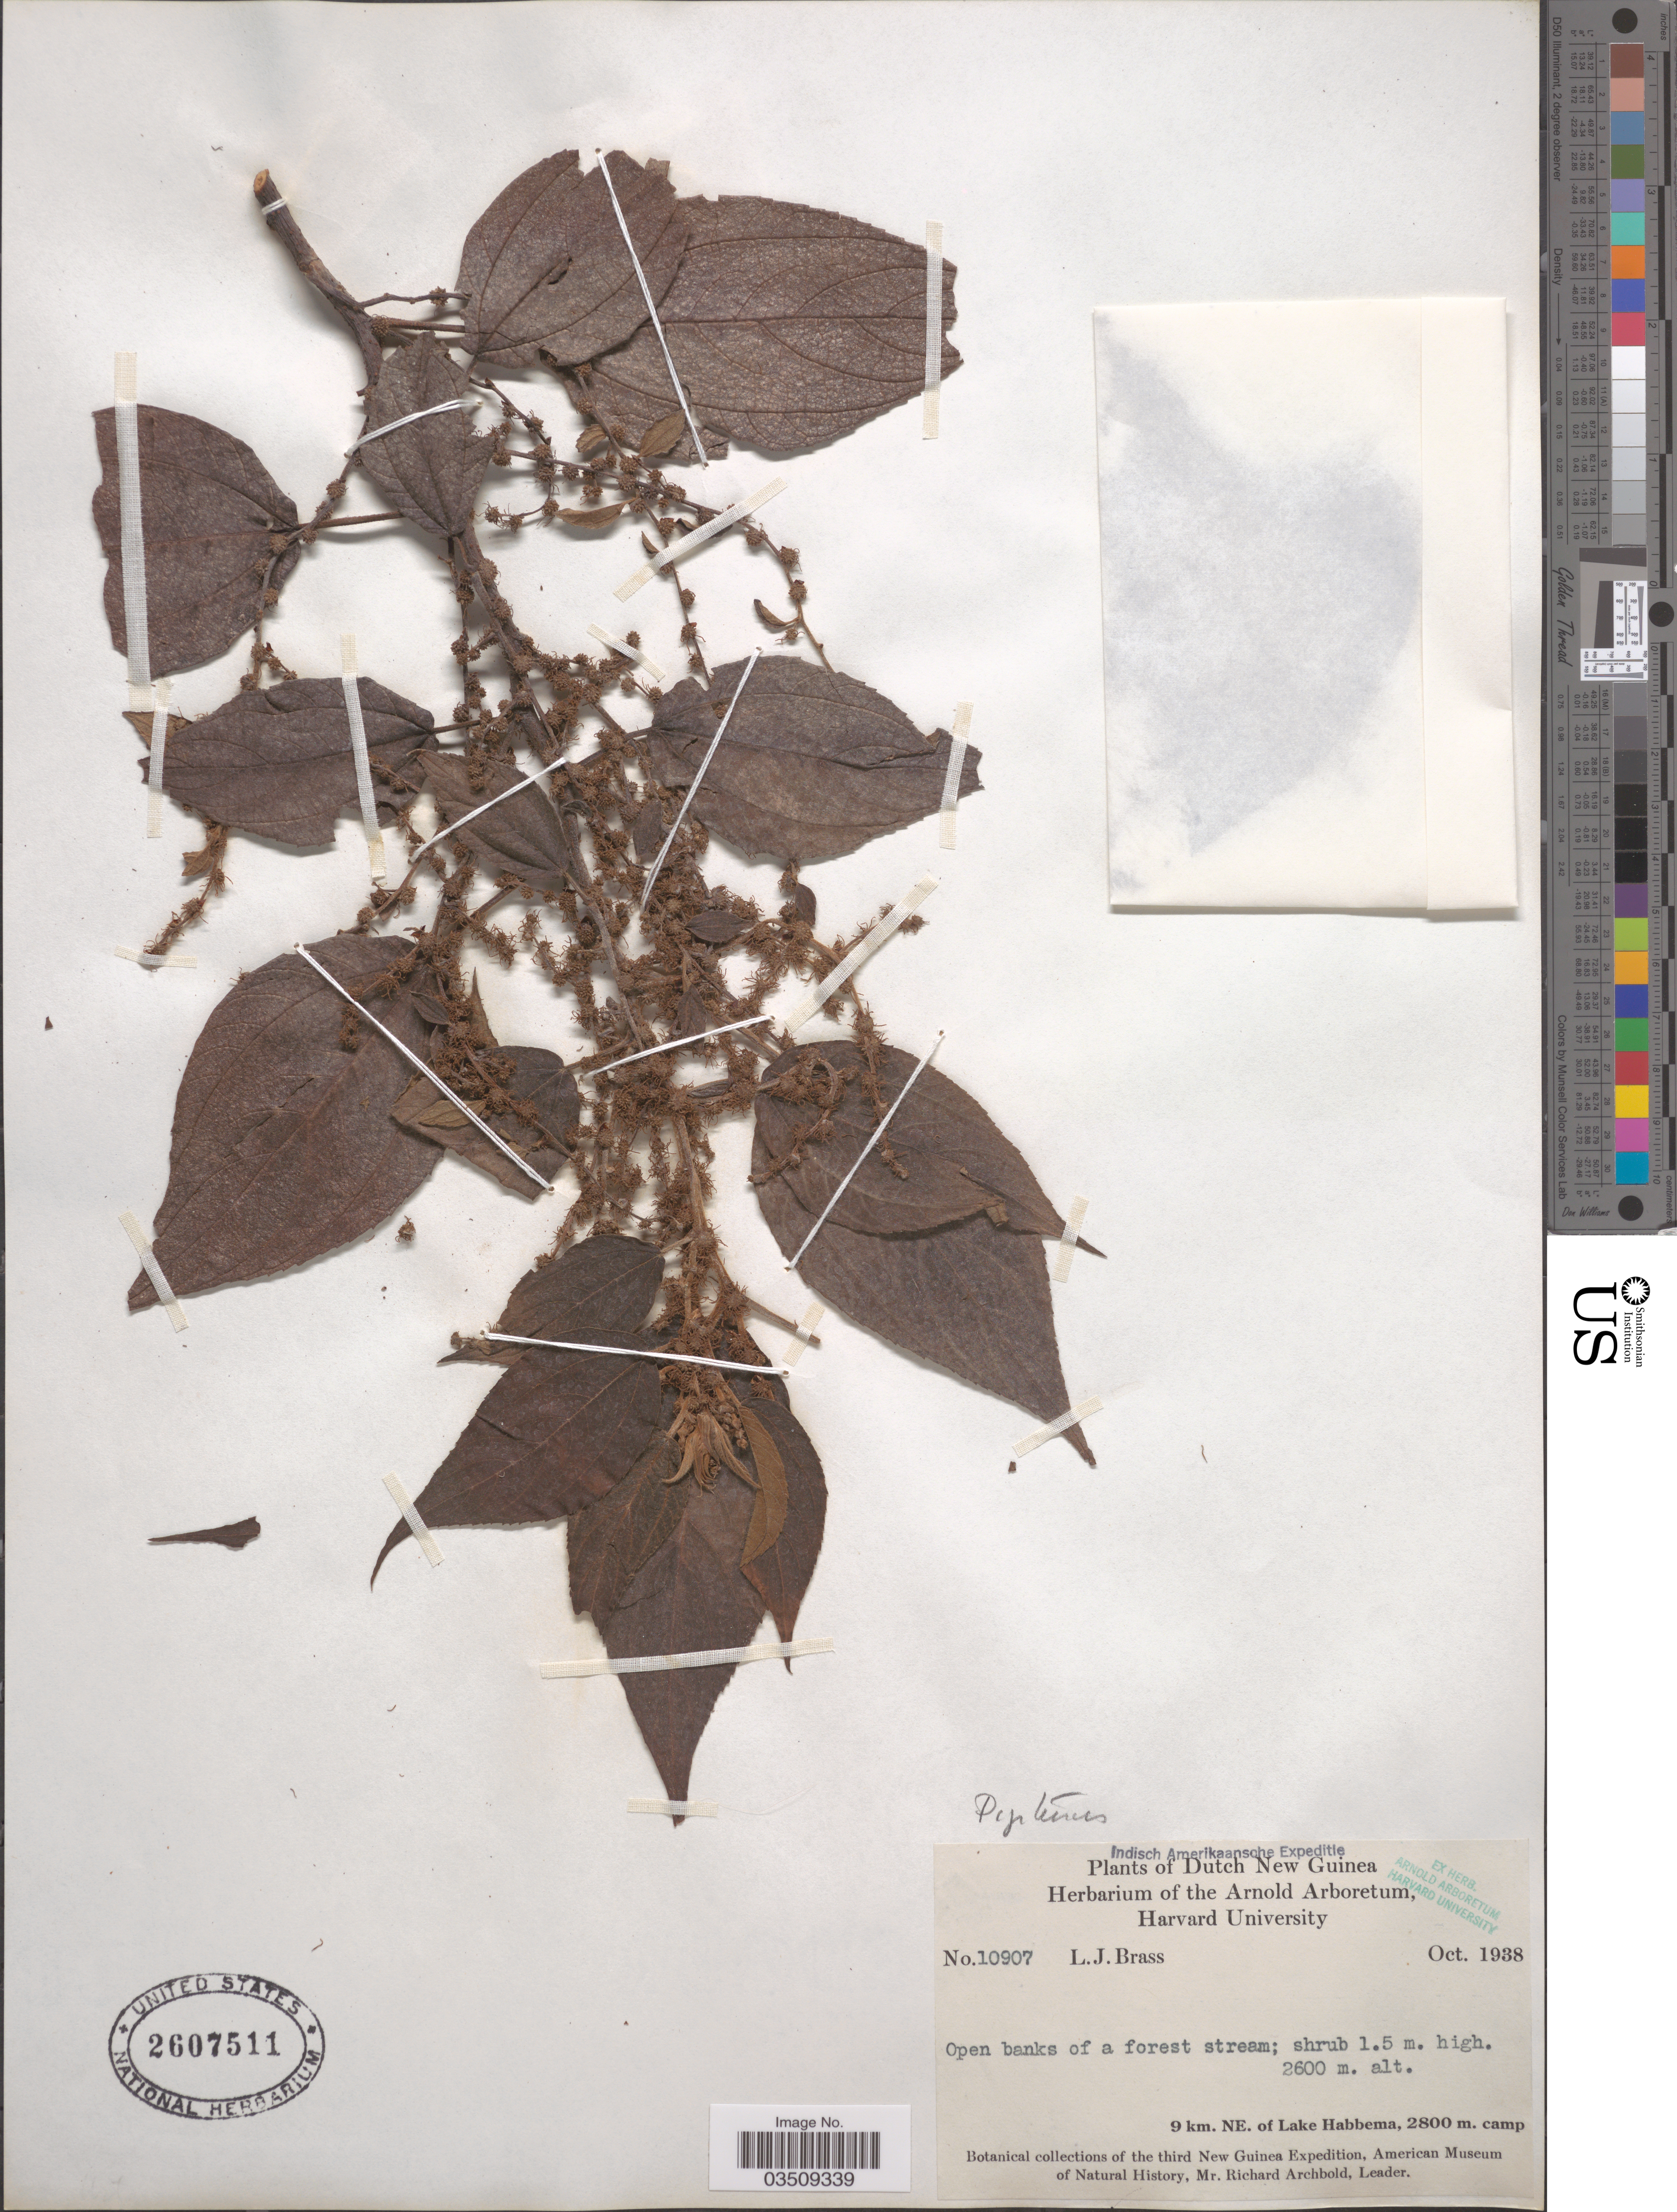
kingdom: Plantae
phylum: Tracheophyta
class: Magnoliopsida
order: Rosales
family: Urticaceae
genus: Pipturus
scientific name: Pipturus sp.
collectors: L. J. Brass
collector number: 10907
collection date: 1938-10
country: Indonesia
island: New Guinea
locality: Dutch New Guinea. 9 km. NE. of Lake Habbema, camp.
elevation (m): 2600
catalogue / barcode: US 2607511